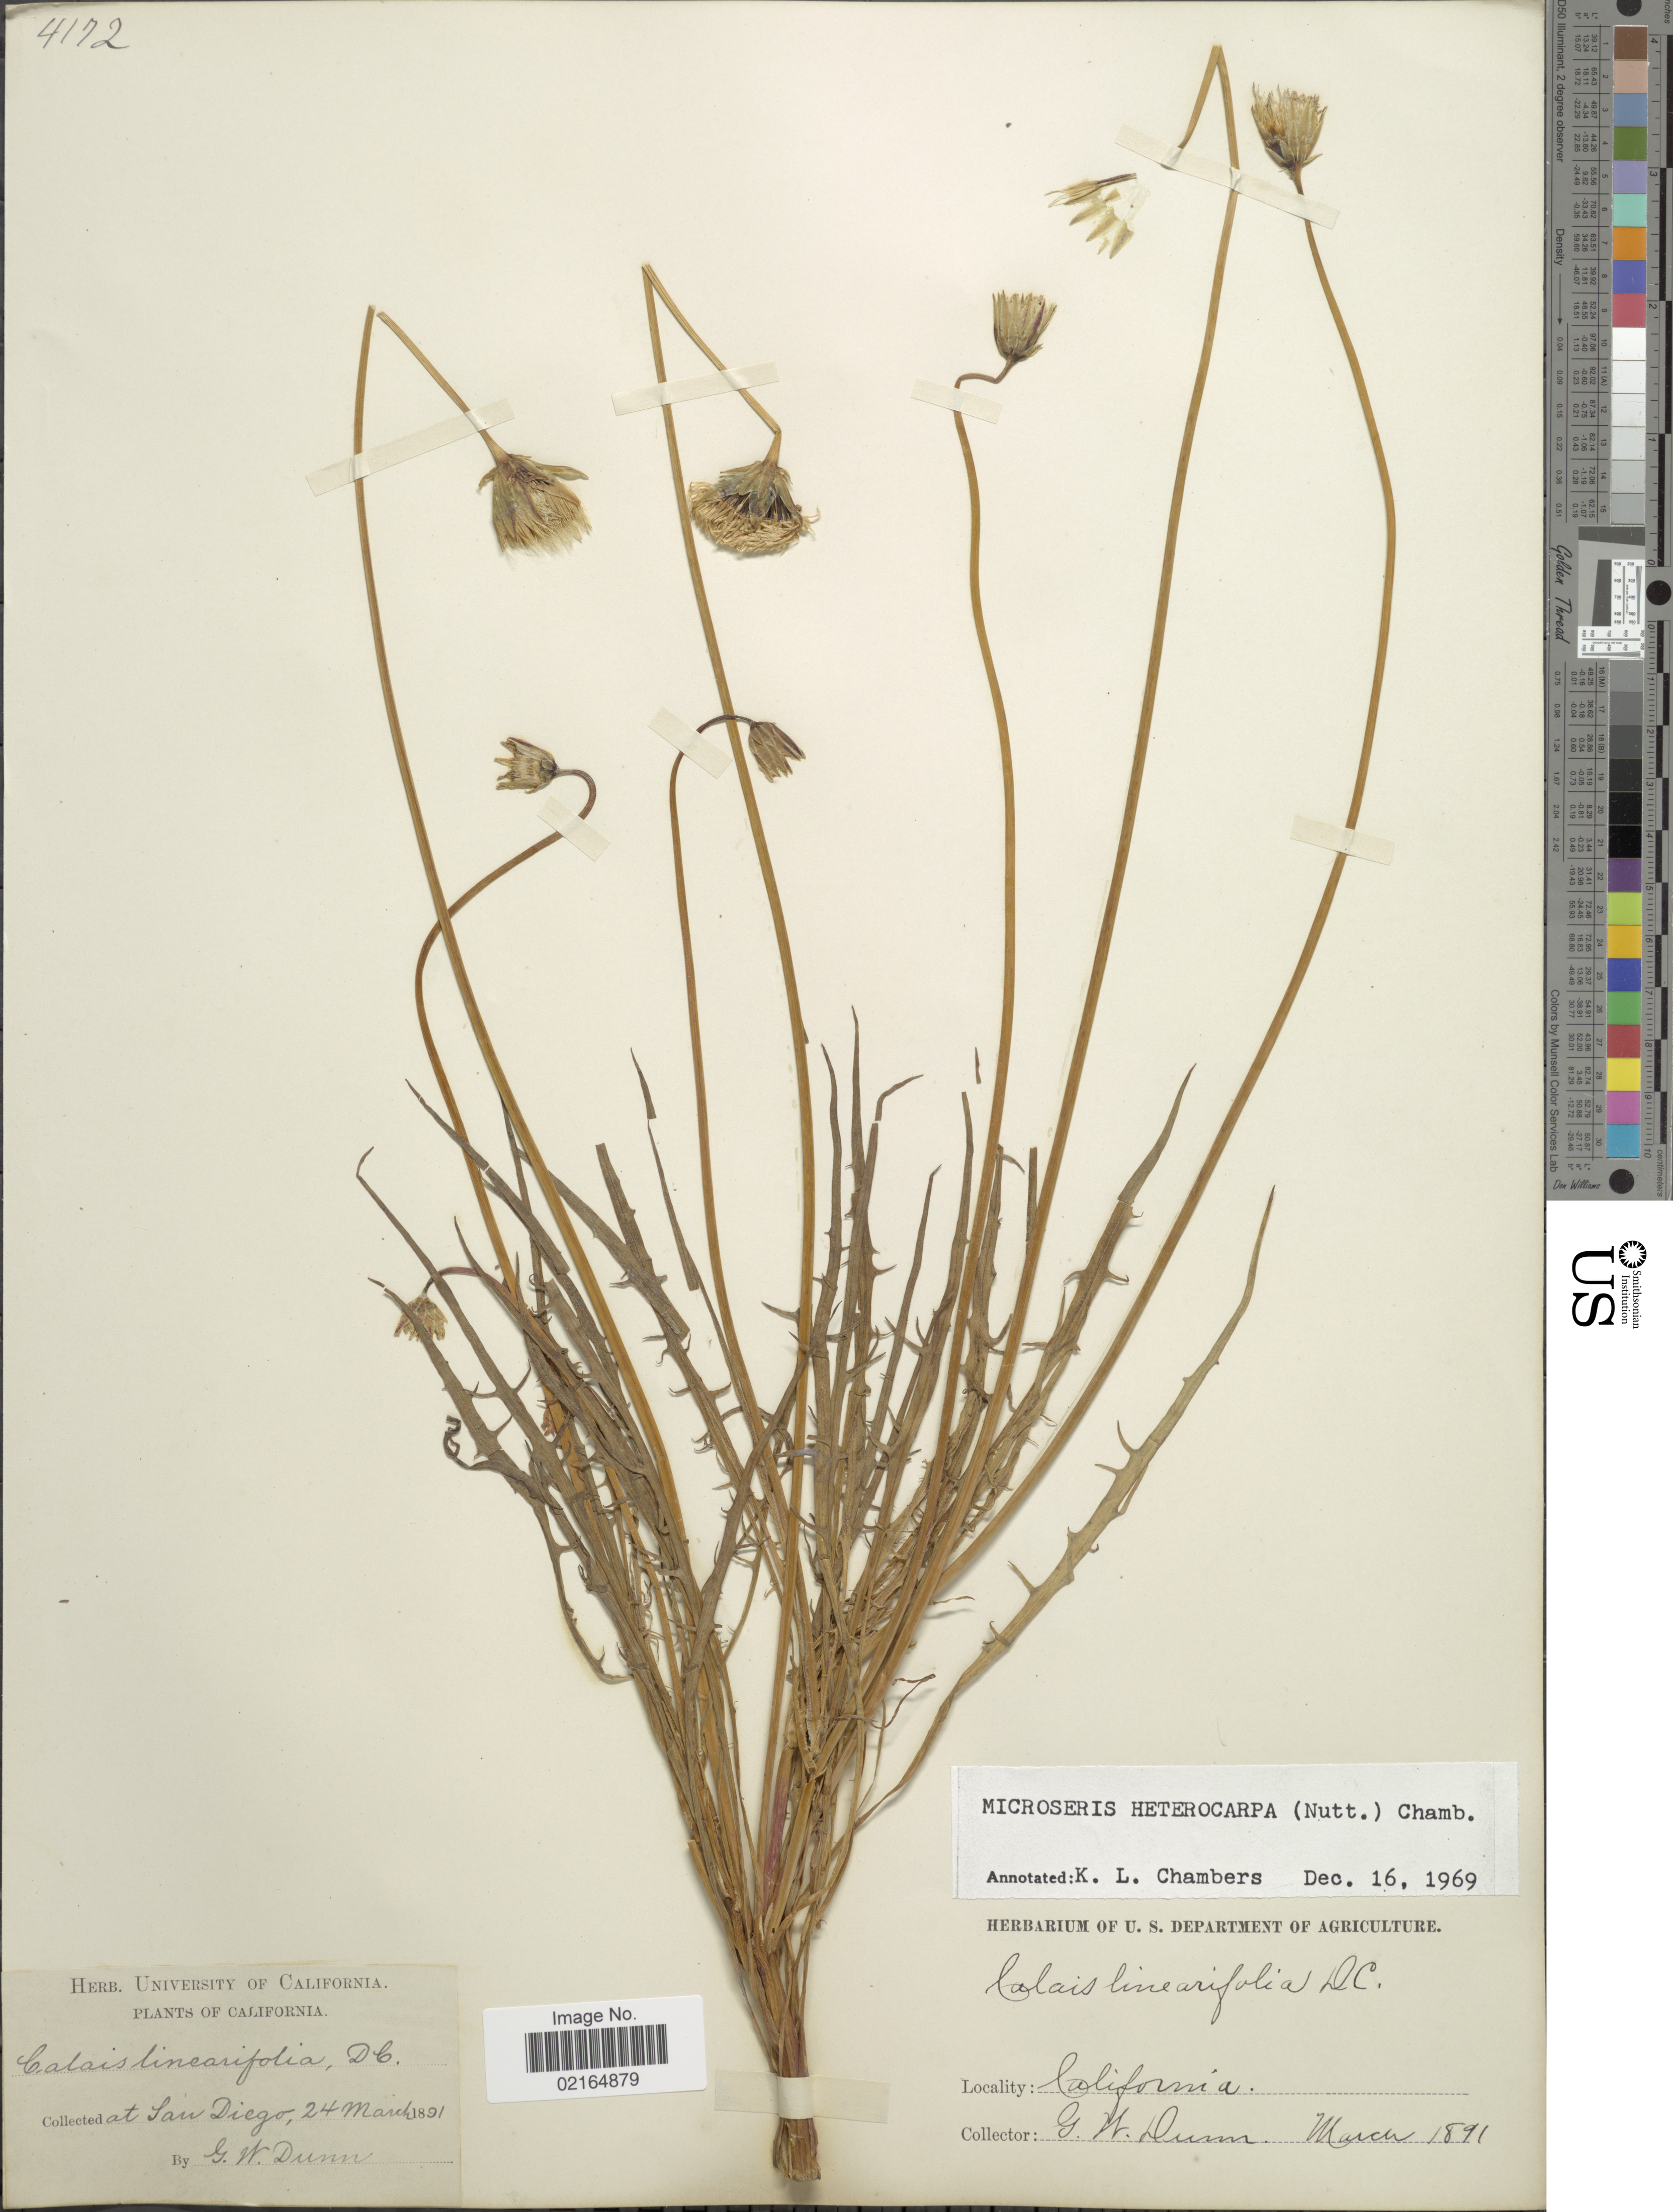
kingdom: Plantae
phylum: Tracheophyta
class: Magnoliopsida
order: Asterales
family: Asteraceae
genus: Microseris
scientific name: Microseris heterocarpa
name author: (Nutt.) K.L. Chambers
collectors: G. W.Dunn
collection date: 1891-03-24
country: United States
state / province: California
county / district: San Diego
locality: San Diego.